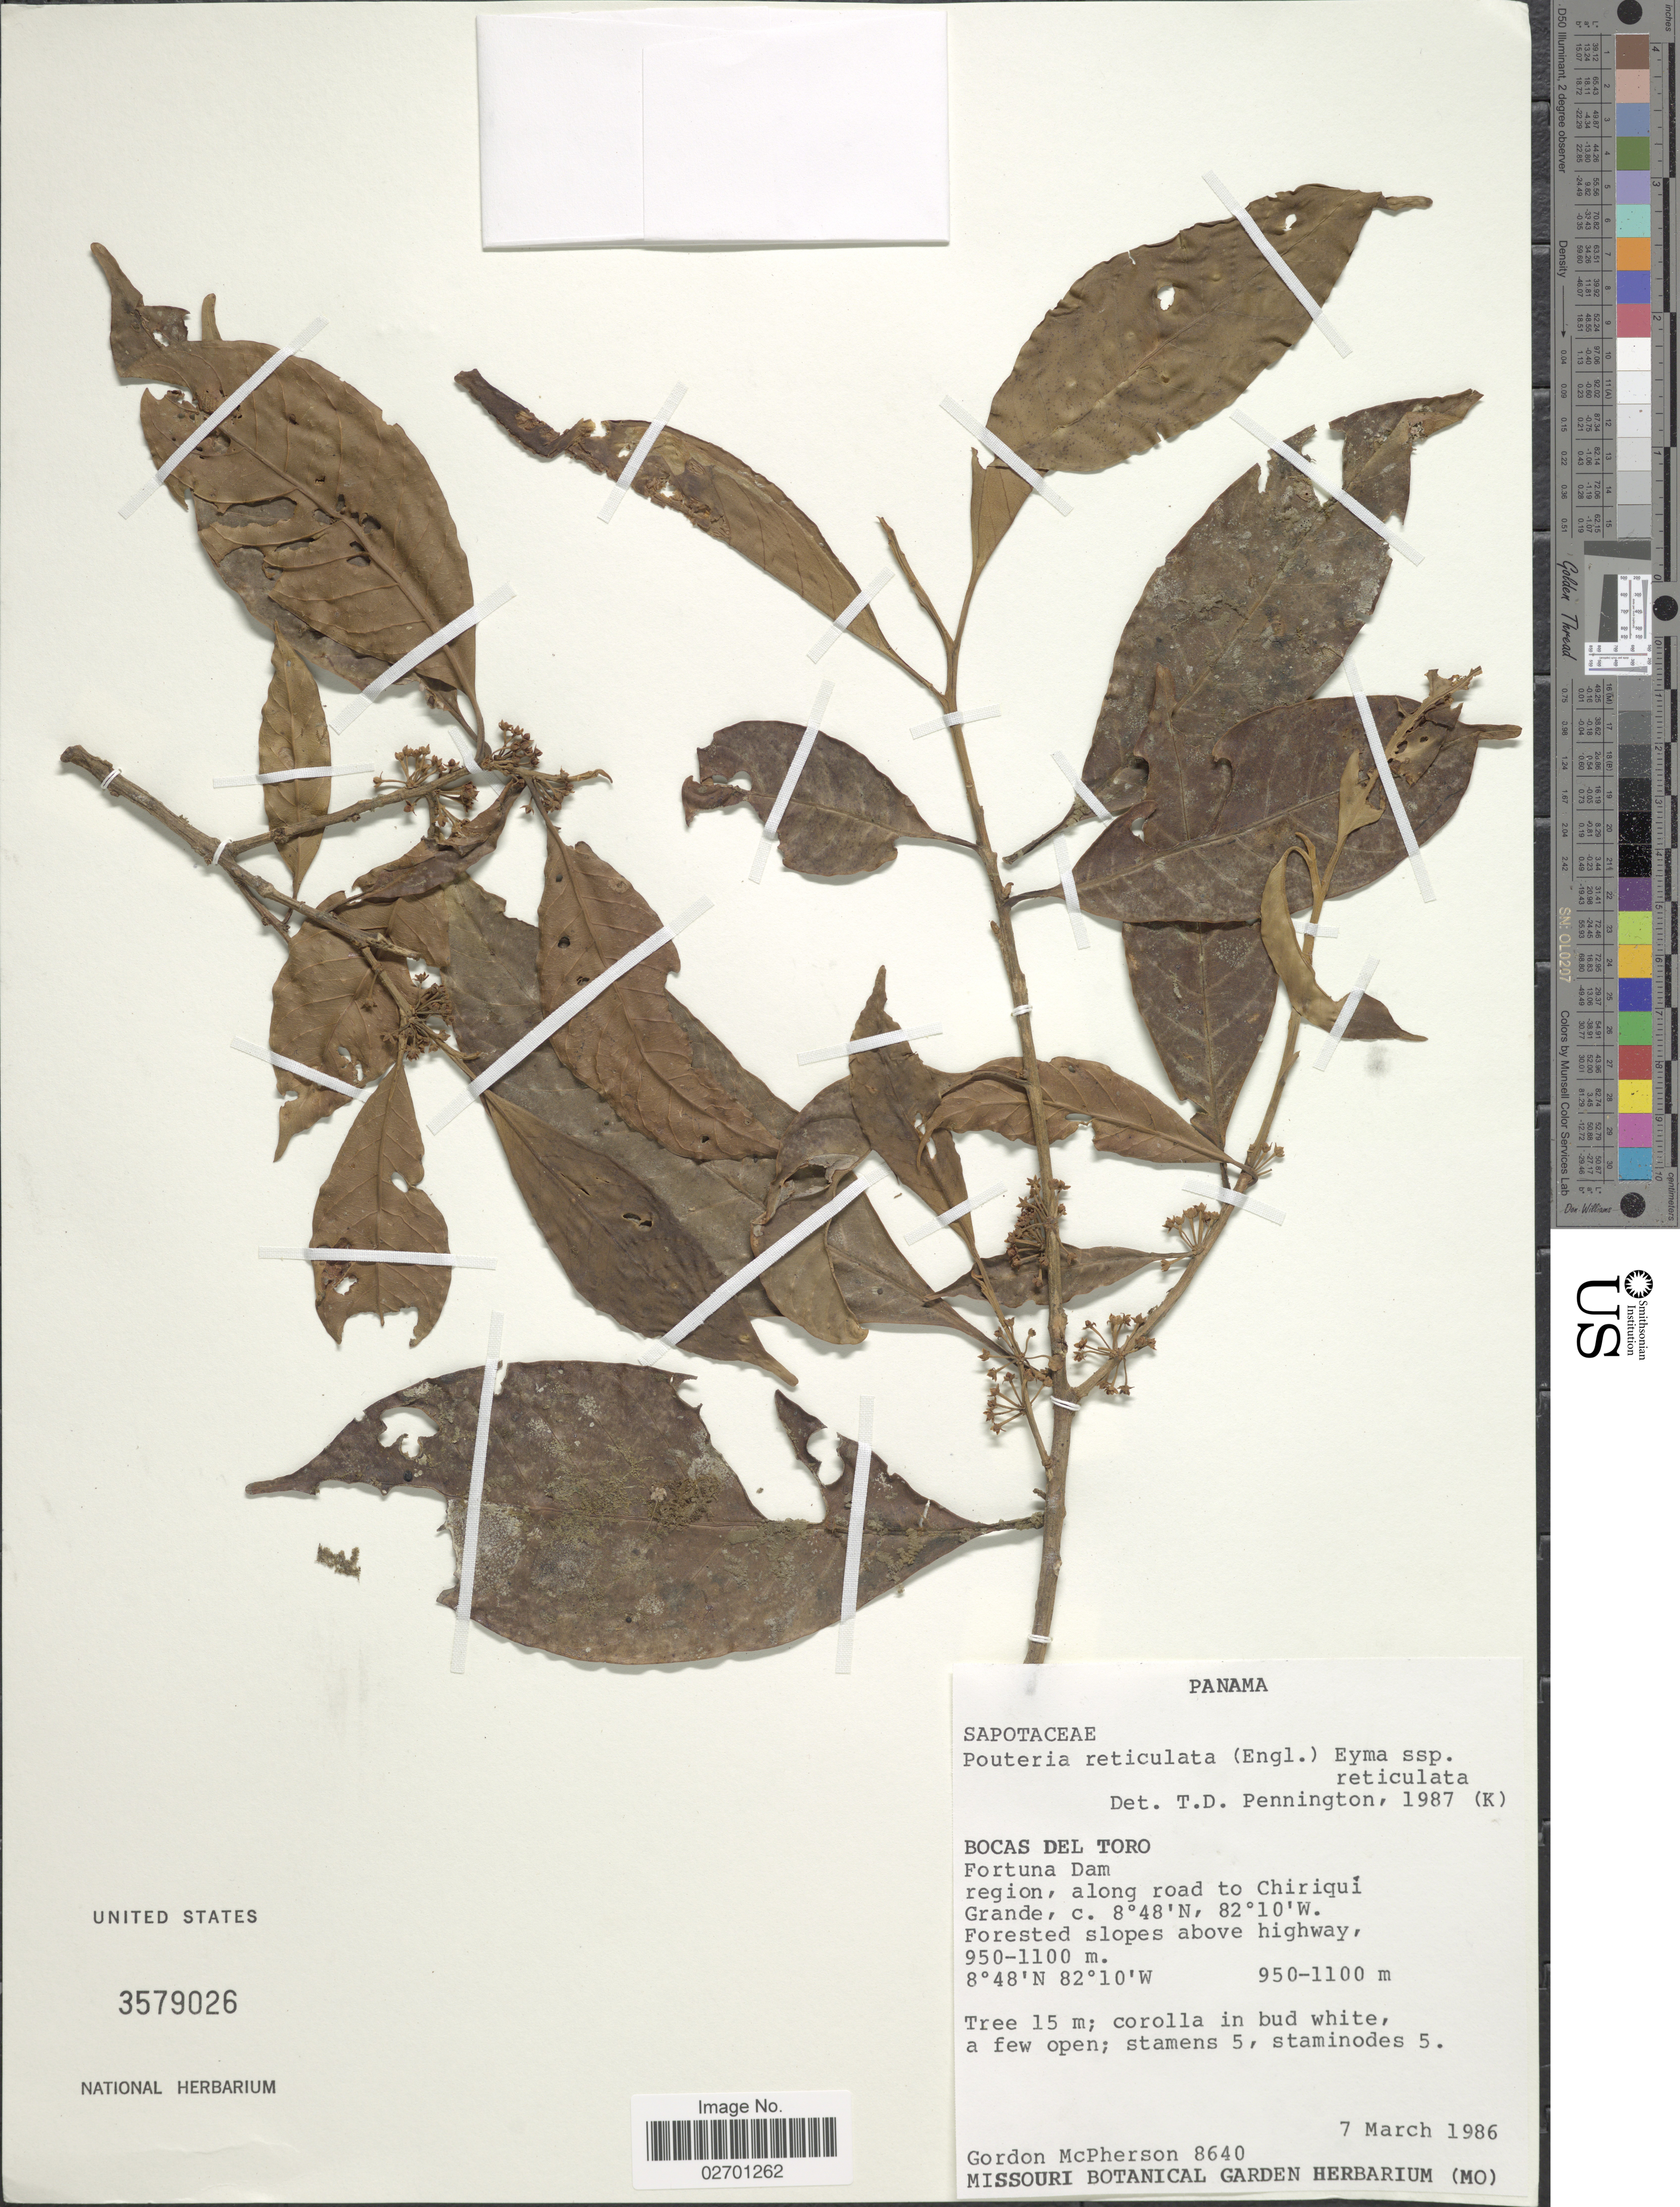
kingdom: Plantae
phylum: Tracheophyta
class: Magnoliopsida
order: Ericales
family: Sapotaceae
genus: Pouteria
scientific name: Pouteria reticulata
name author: (Engl.) Eyma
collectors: G. D. McPherson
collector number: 8640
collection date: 1986-03-07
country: Panama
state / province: Bocas del Toro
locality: Fortuna Dam, region, along road to Chiriqui Grande, forested slopes above highway.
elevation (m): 950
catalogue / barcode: US 3579026